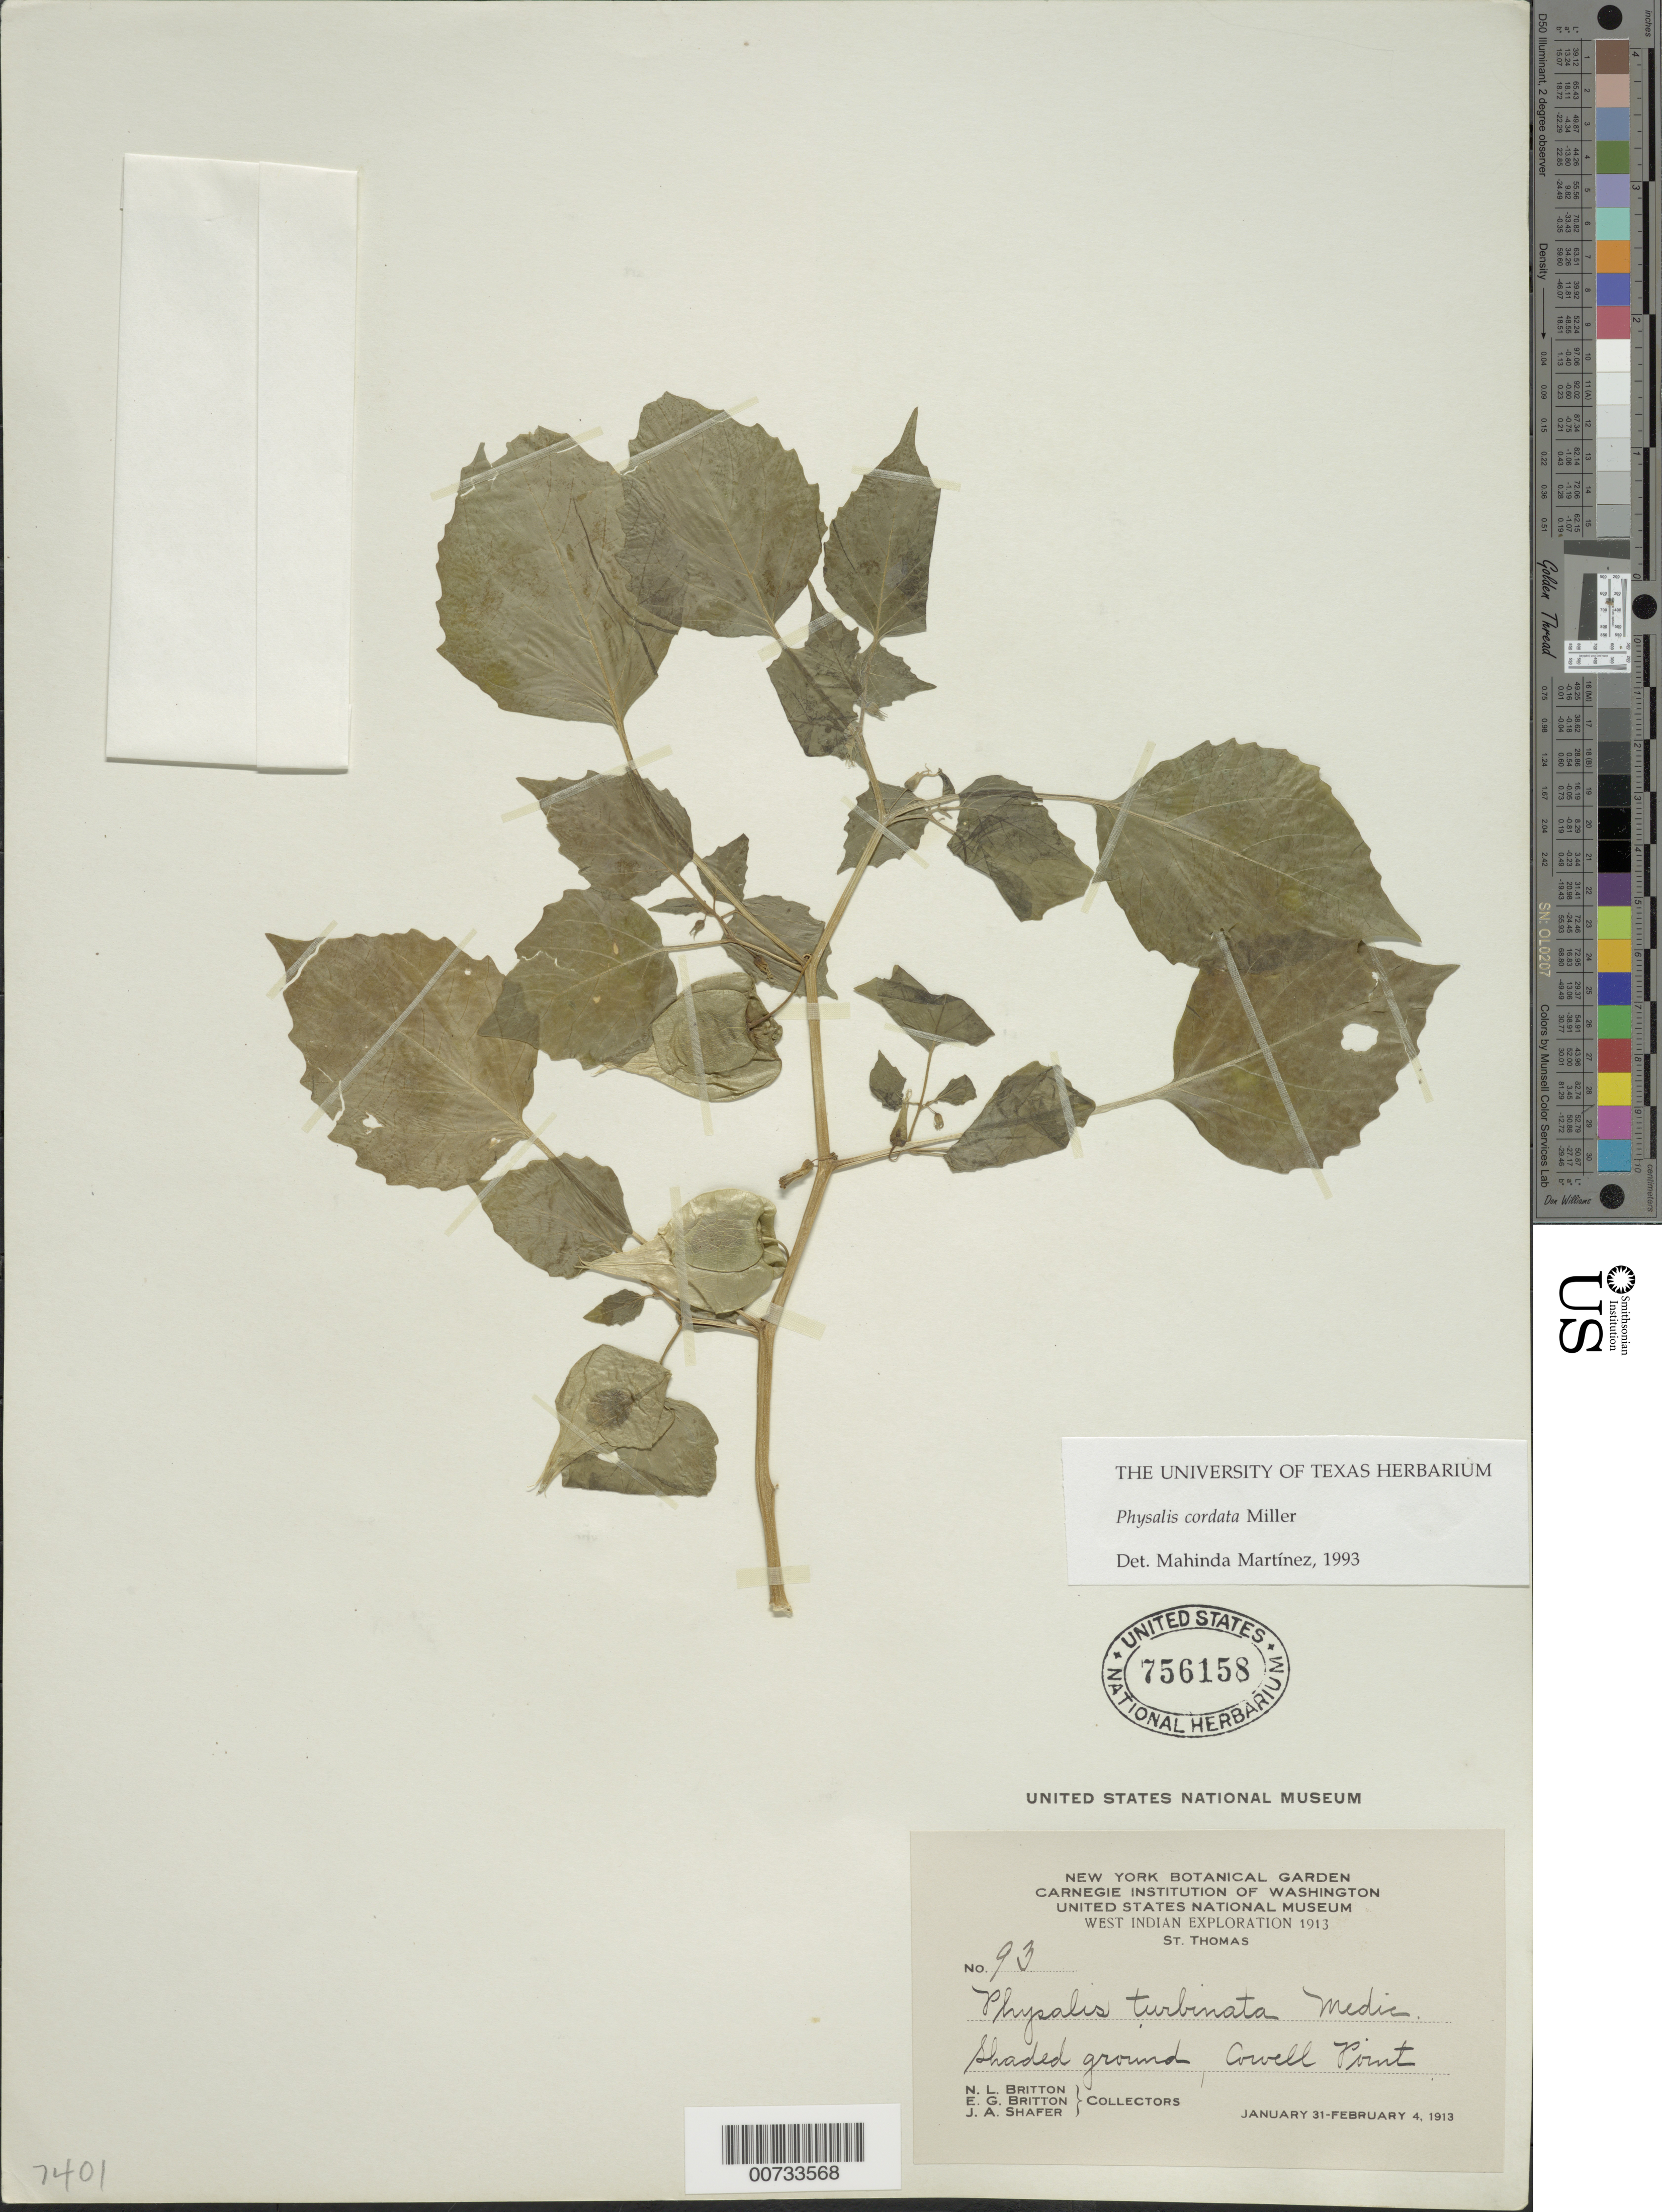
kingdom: Plantae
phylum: Tracheophyta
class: Magnoliopsida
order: Solanales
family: Solanaceae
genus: Physalis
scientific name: Physalis cordata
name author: Mill.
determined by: Martinez, M.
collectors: N. Britton, E. G. Britton & J. A. Shafer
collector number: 93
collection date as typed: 31 Jan 1913 to 04 Feb 1913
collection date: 1913-01-31/1913-02-04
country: U.S. Virgin Islands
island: St. Thomas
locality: St. Thomas: Cowell Point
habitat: Shaded grounds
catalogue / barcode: US 756158